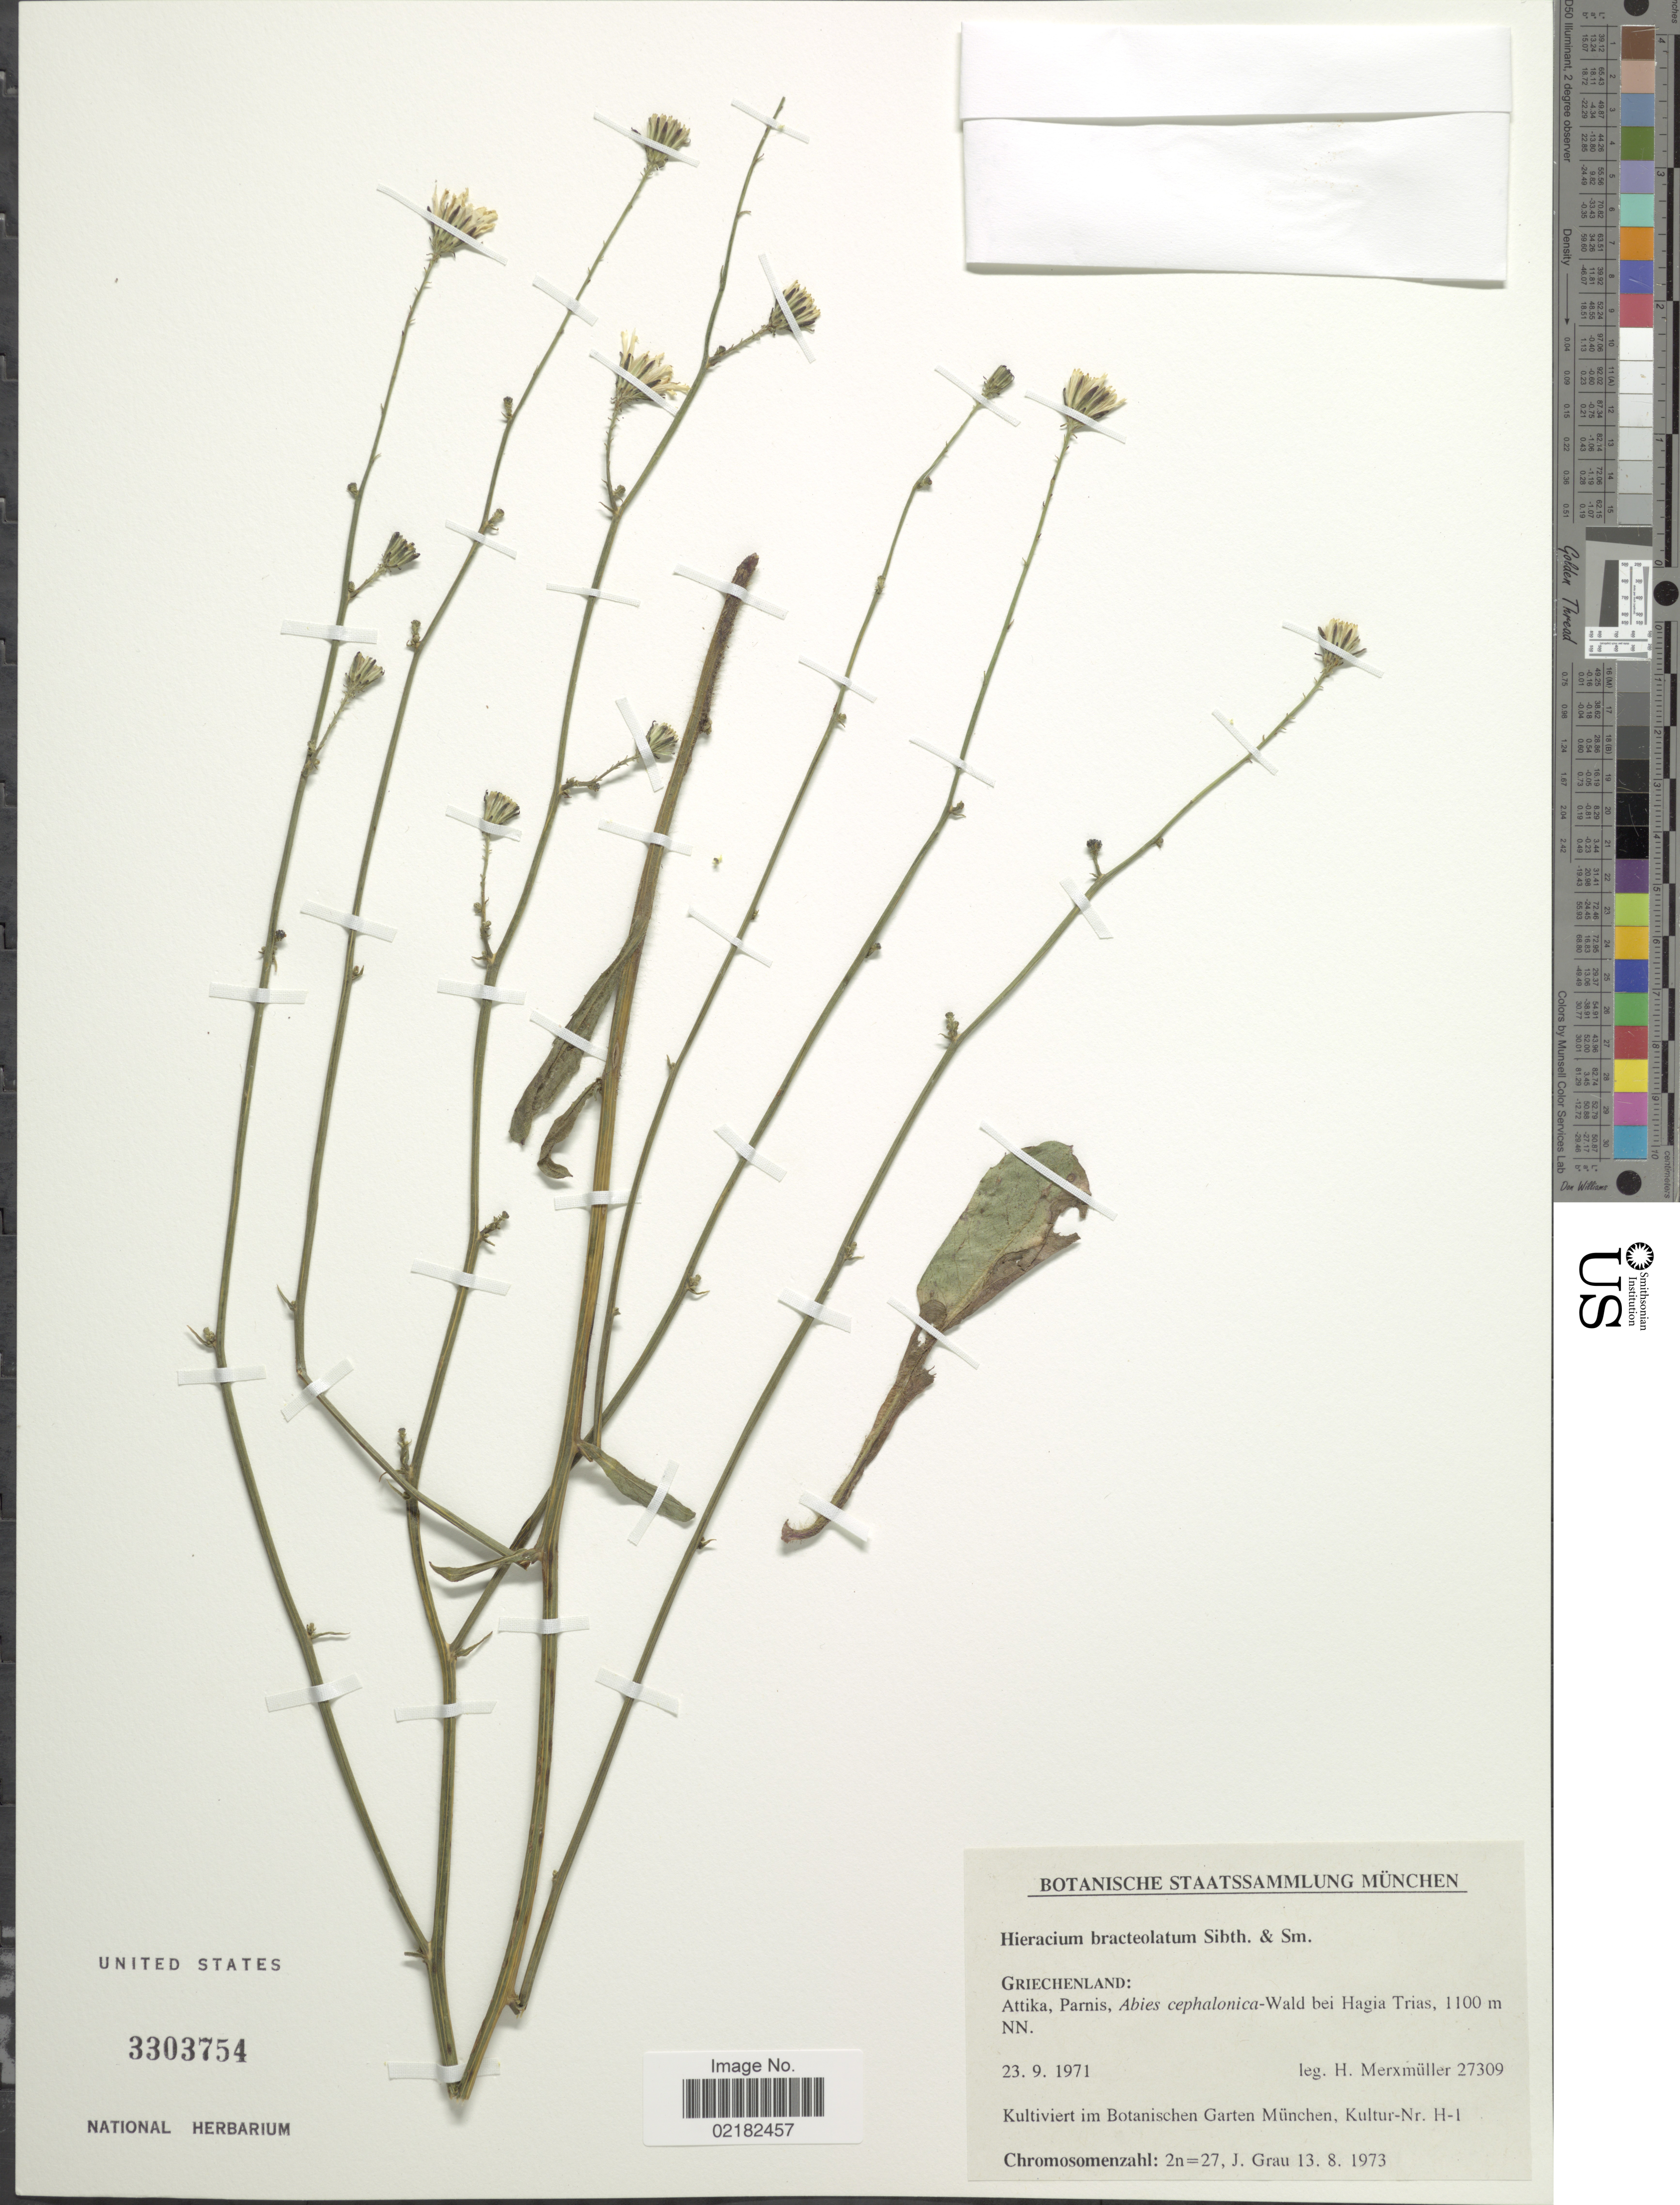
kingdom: Plantae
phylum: Tracheophyta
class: Magnoliopsida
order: Asterales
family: Asteraceae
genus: Pilosella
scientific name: Pilosella brachiata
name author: (DC.) F.W. Schultz & Sch. Bip.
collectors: H. Merxmüller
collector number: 27309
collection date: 1971-09-23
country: Greece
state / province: Attica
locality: Griechenland, Attika, Parnis, Wald bei Hagia Trias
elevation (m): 1100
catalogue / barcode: US 3303754